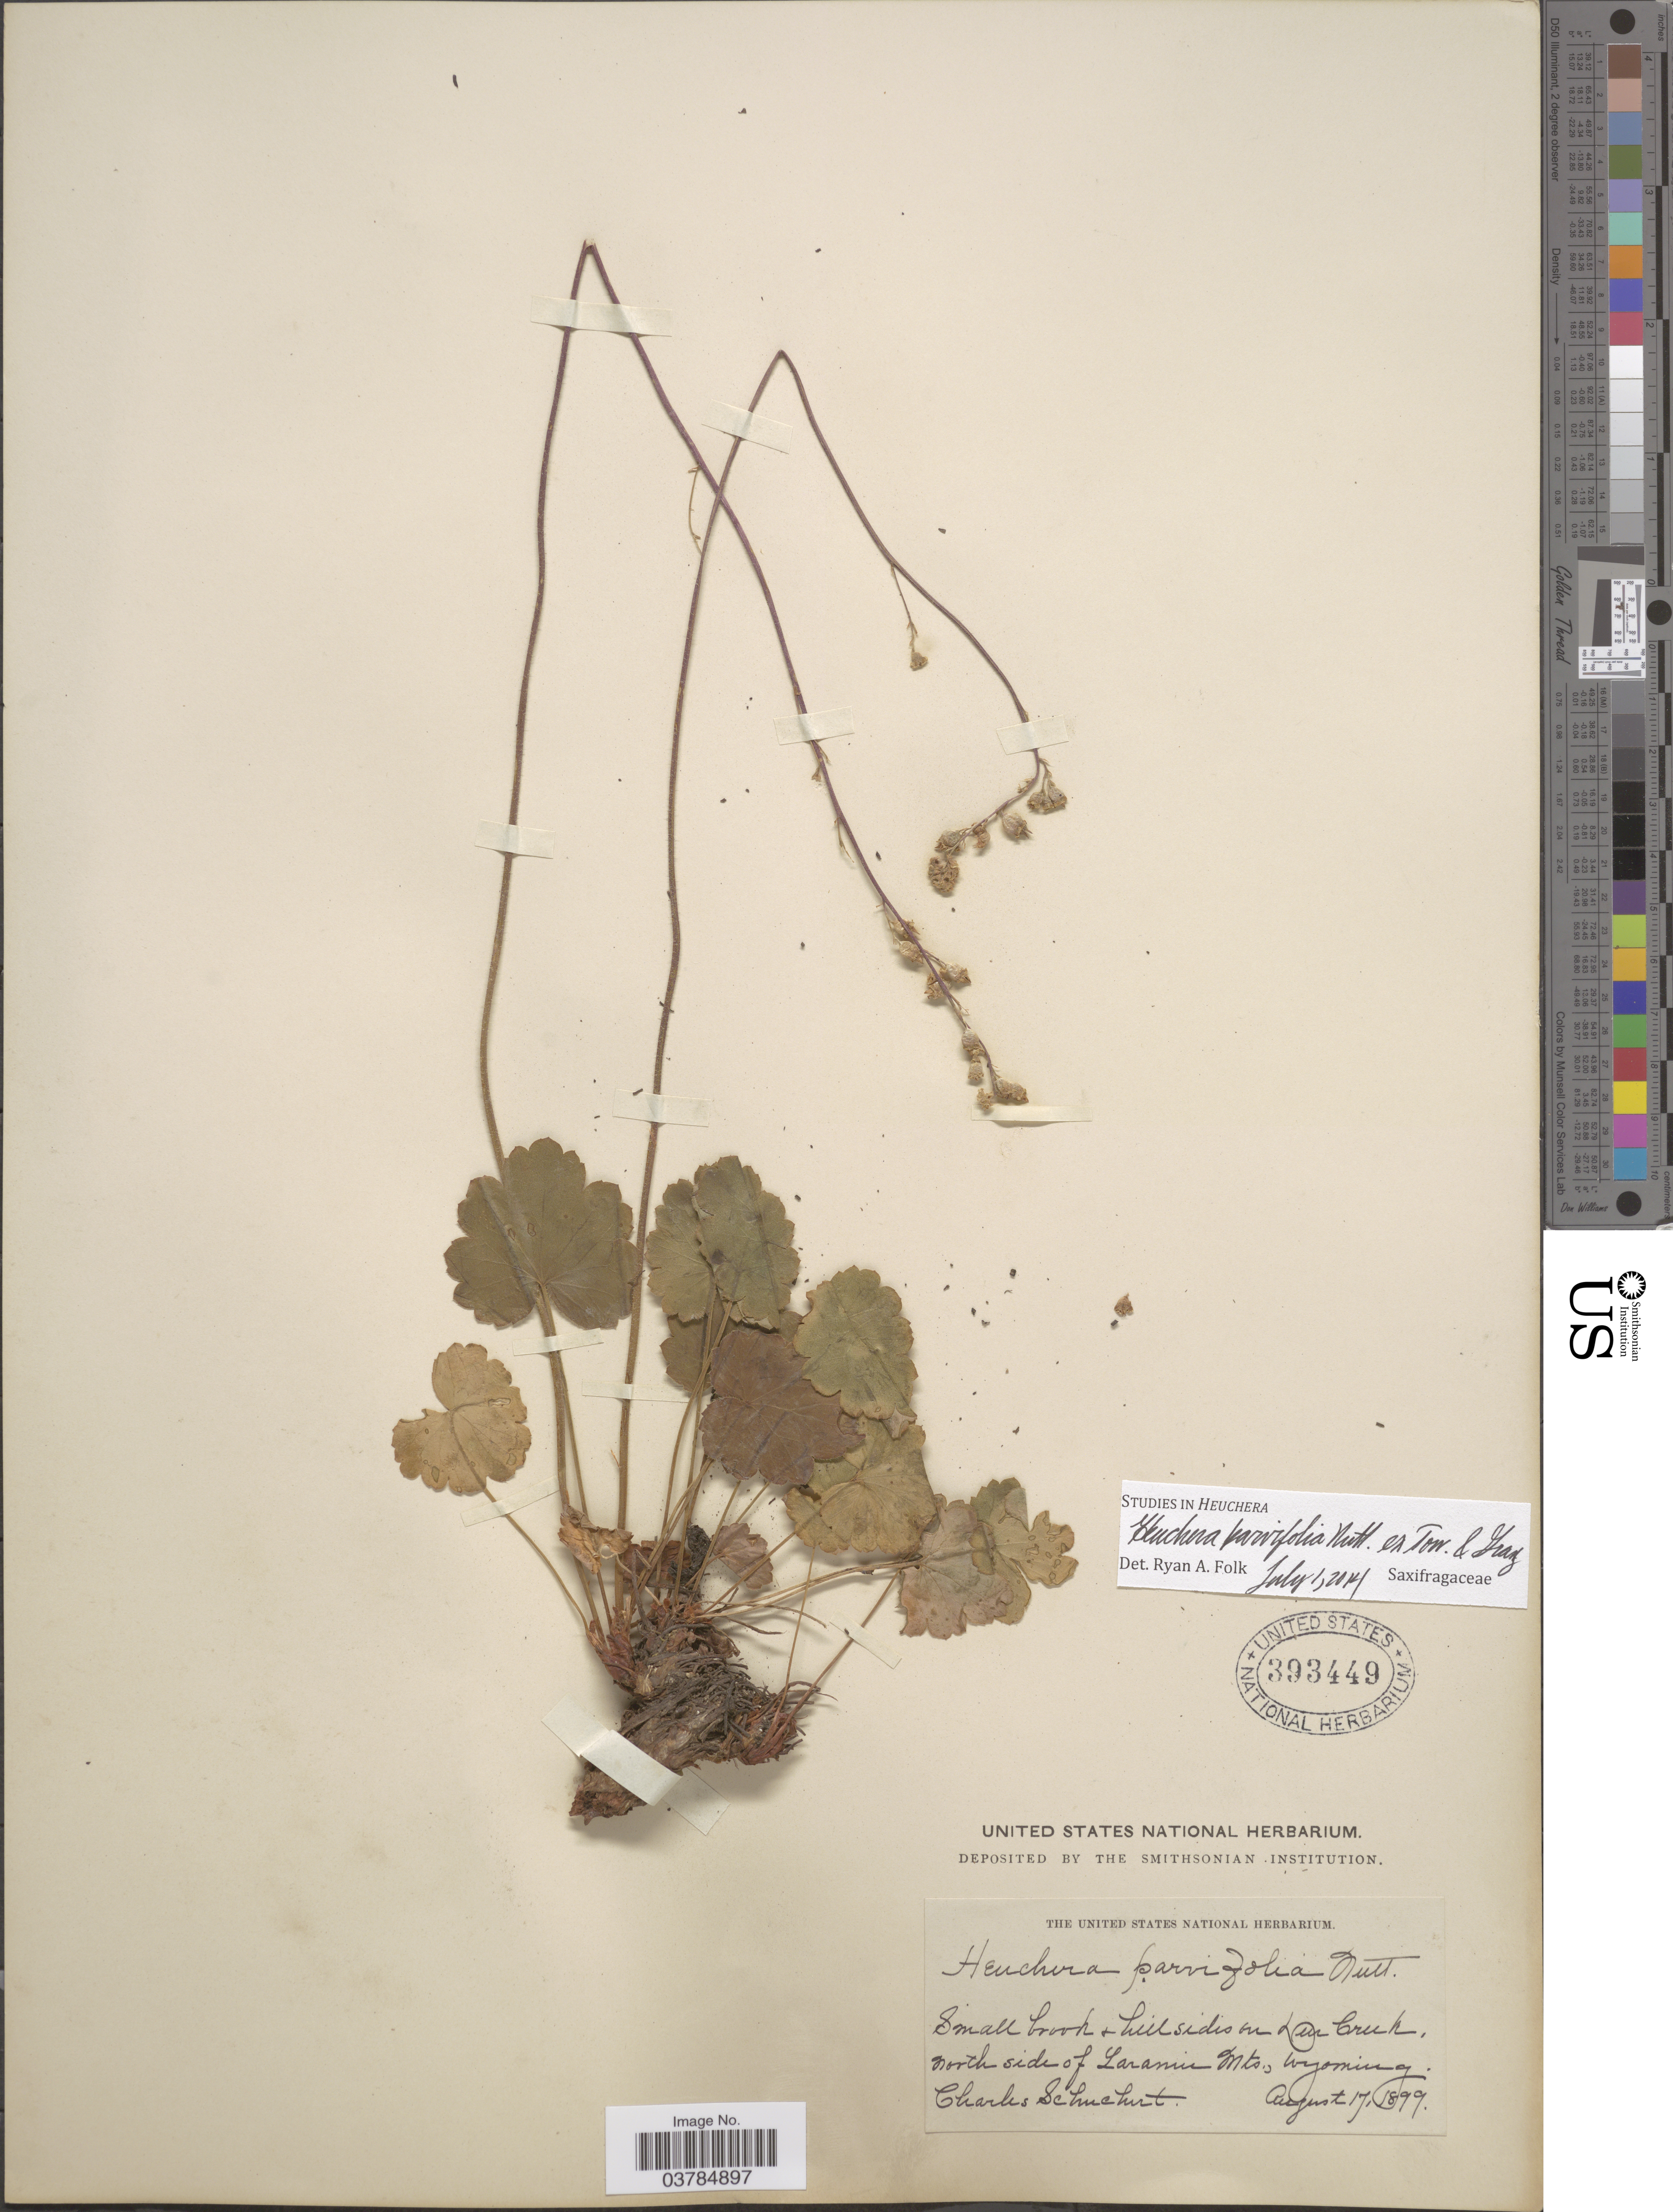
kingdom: Plantae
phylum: Tracheophyta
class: Magnoliopsida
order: Saxifragales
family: Saxifragaceae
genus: Heuchera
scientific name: Heuchera parvifolia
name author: Nutt.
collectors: C. Schuchert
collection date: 1899-08-17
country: United States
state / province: Wyoming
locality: Smaal brook + hillsides on Deer Creek, north side of Laramie Mts.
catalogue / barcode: US 393449